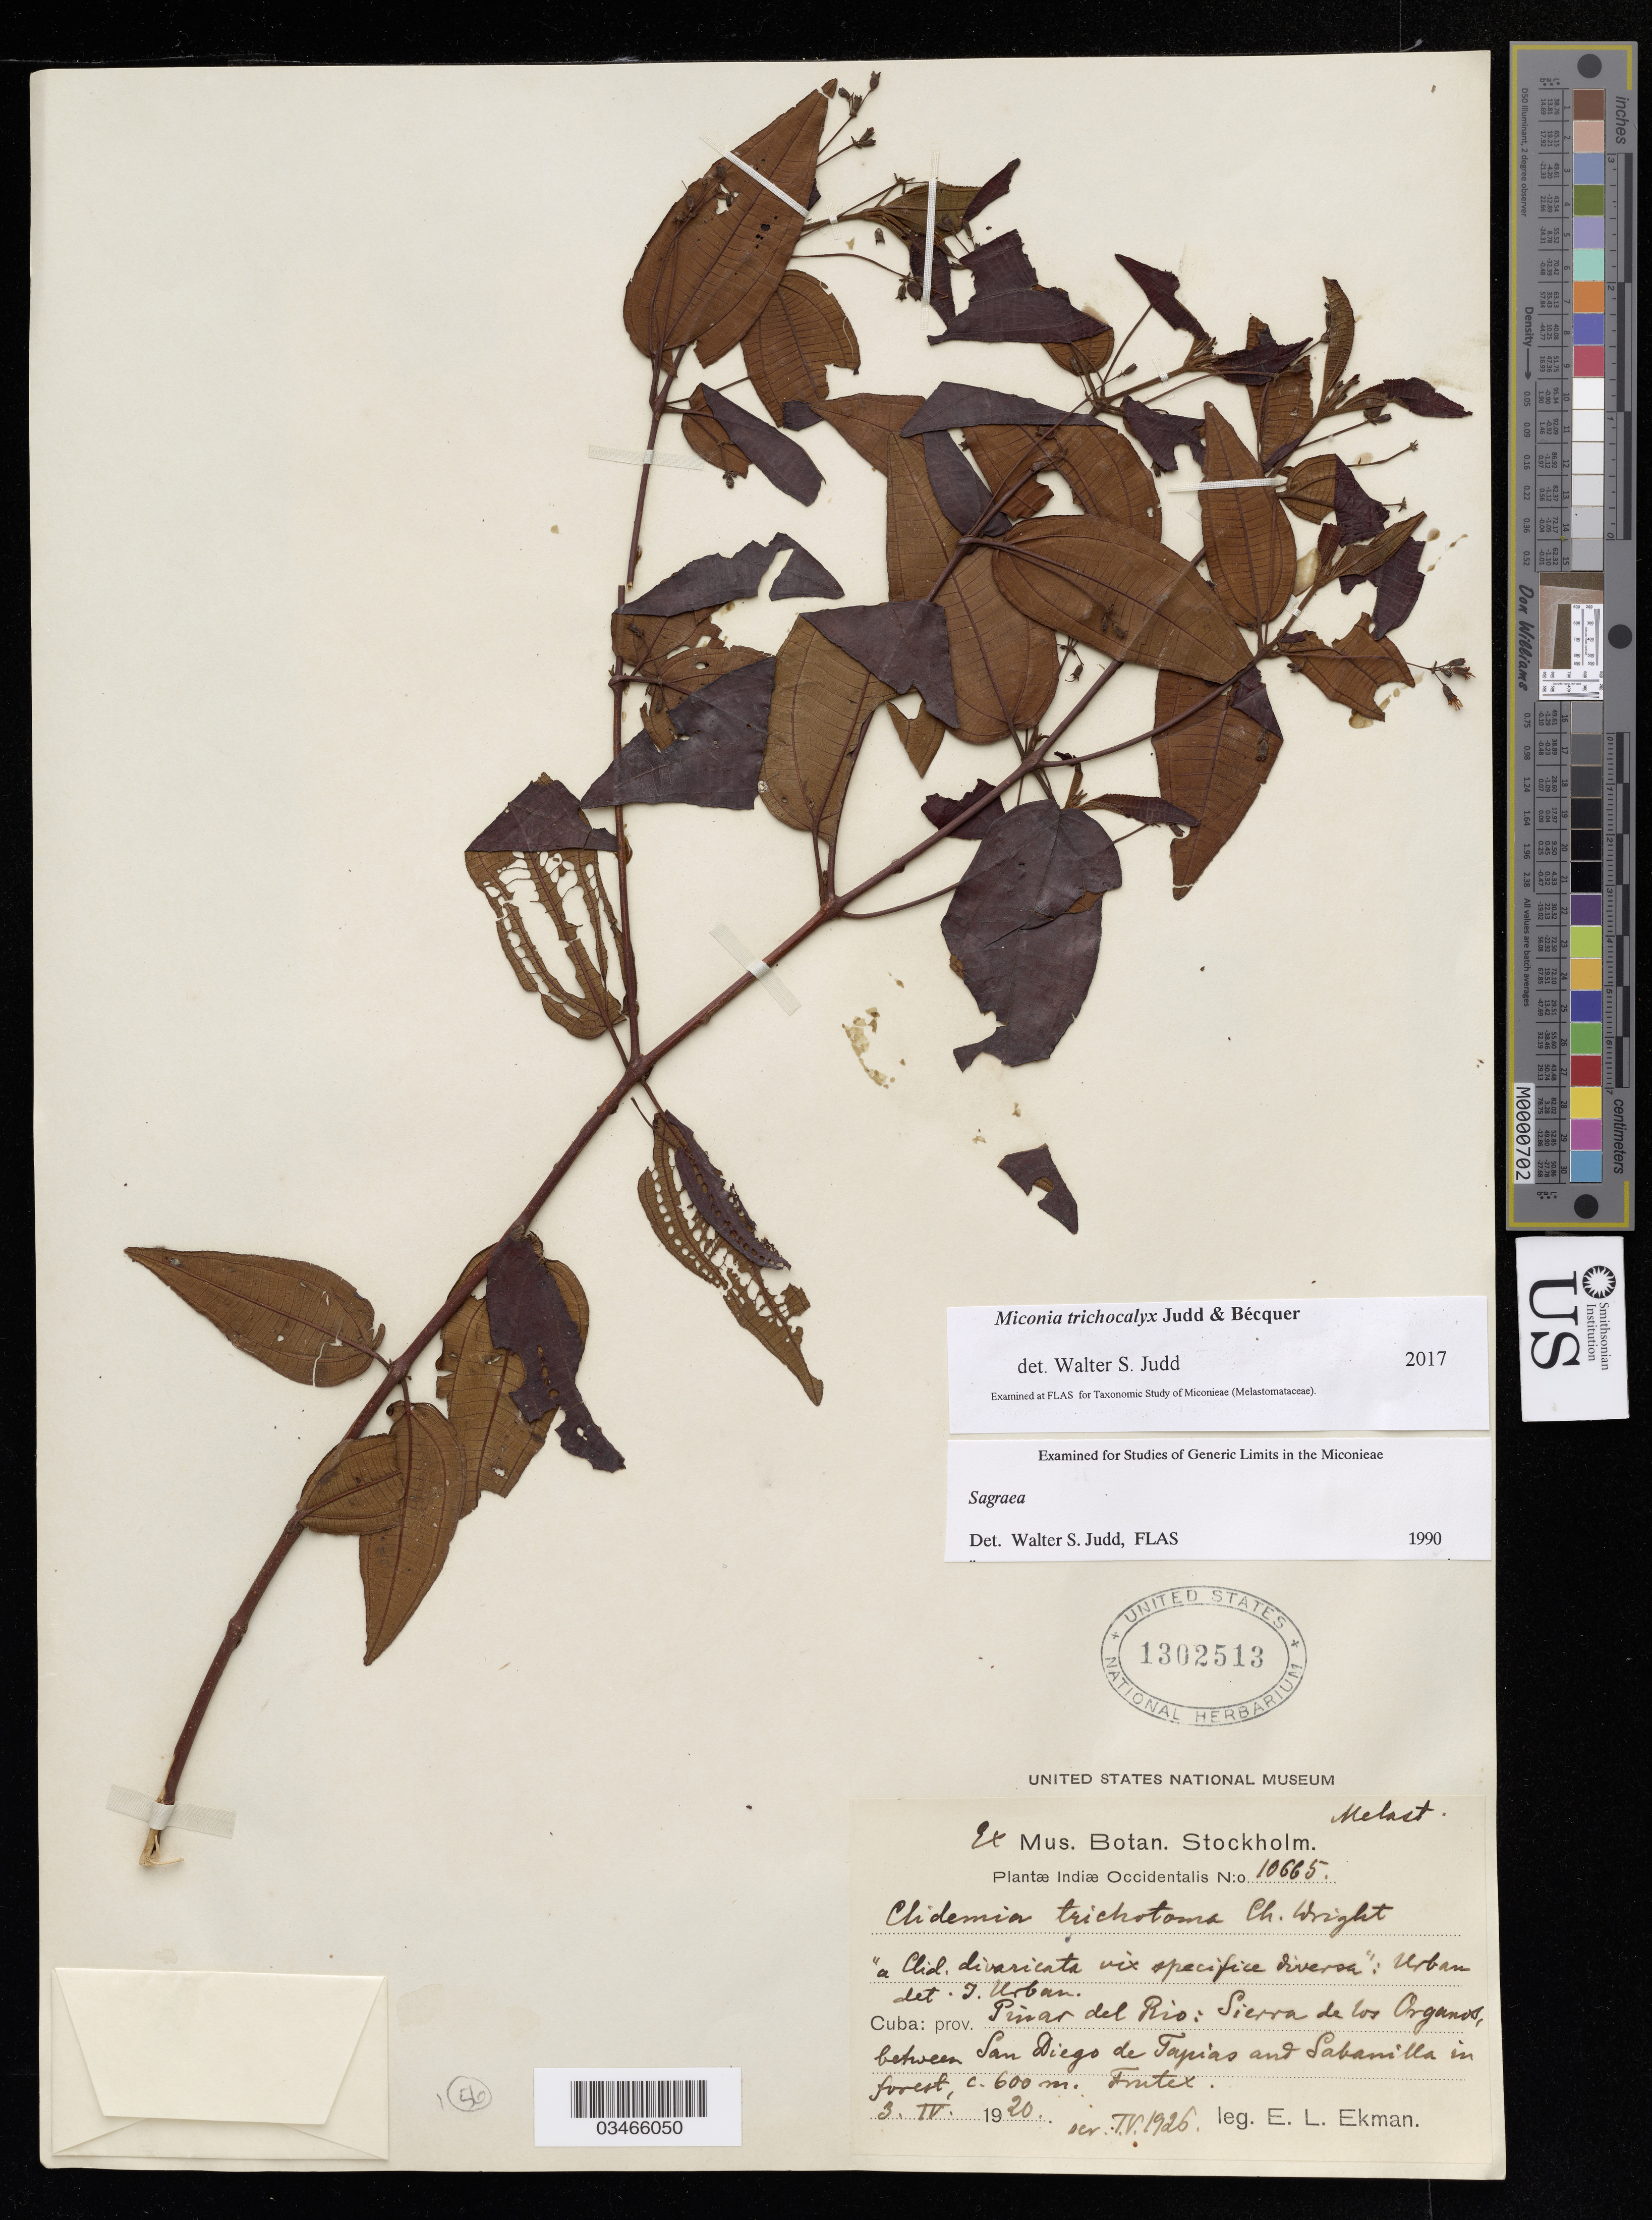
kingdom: Plantae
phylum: Tracheophyta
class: Magnoliopsida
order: Myrtales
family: Melastomataceae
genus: Miconia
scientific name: Miconia trichocalyx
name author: (Pittier) Michelang. & Judd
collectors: E. L. Ekman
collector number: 10665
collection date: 1920-04-03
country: Cuba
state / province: Pinar del Río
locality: Sierra de los Organos, between San Diego de Tapias and Sabanilla.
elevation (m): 600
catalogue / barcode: US 1302513